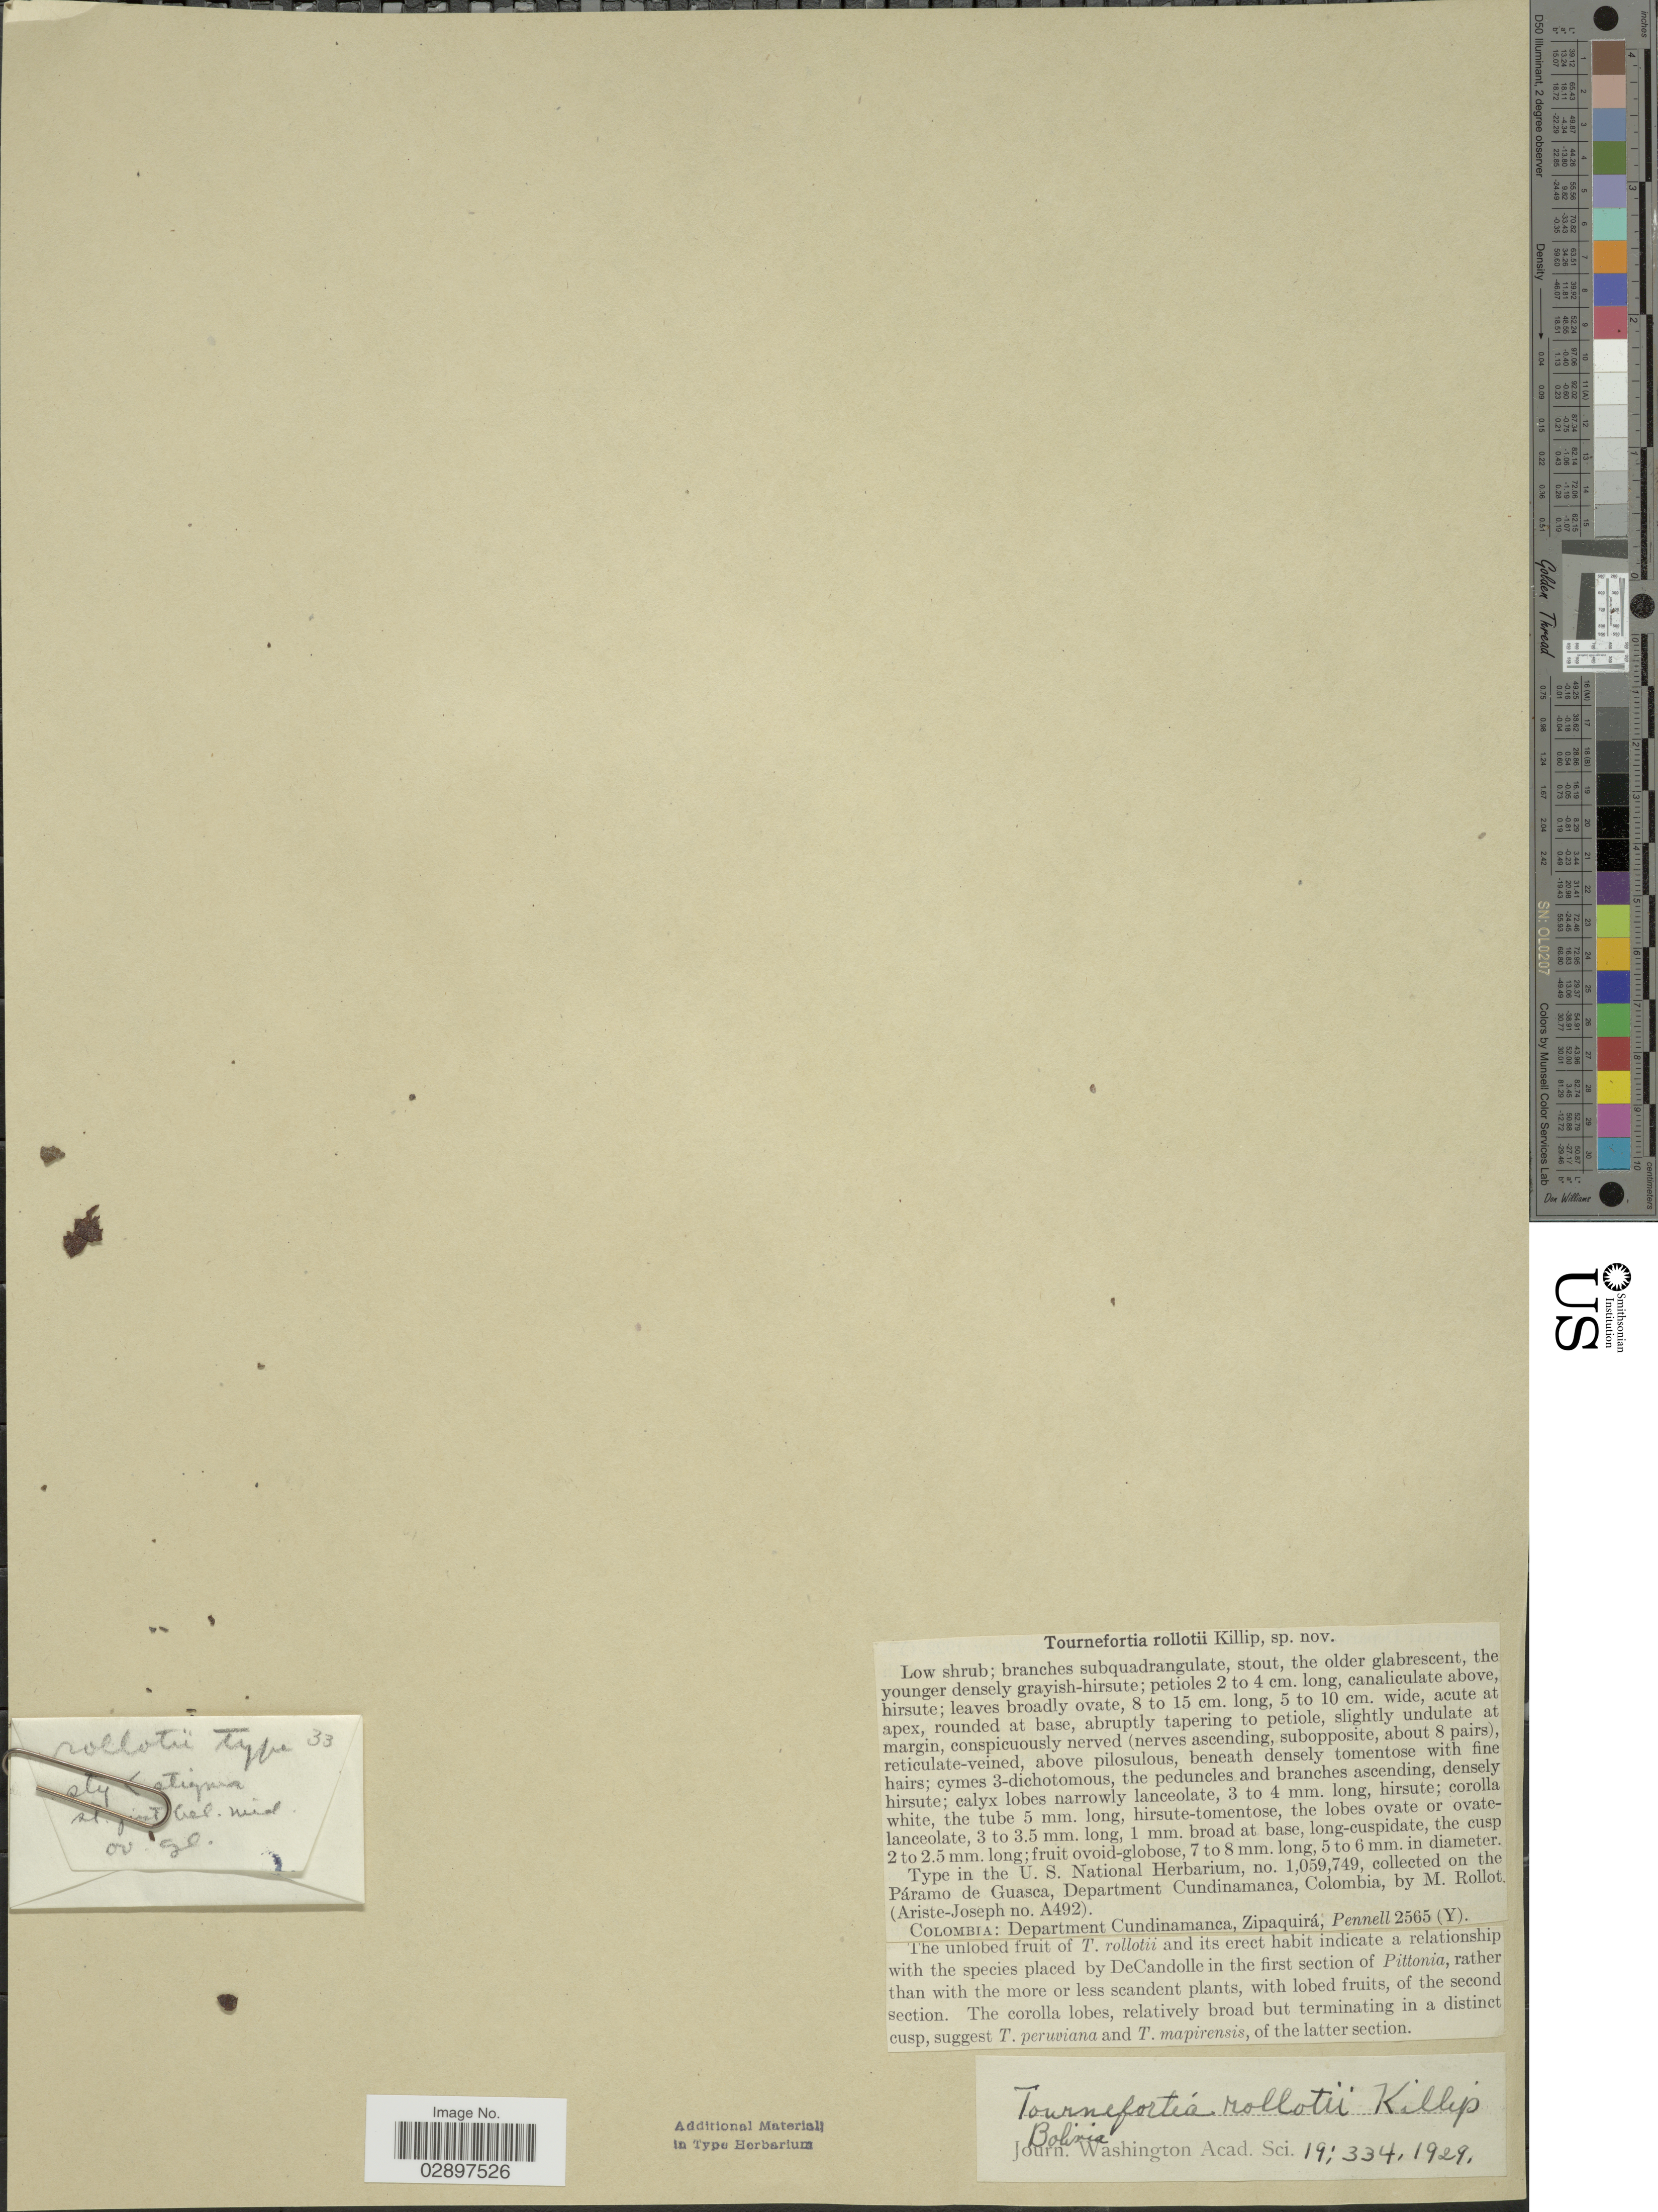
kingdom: Plantae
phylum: Tracheophyta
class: Magnoliopsida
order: Boraginales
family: Heliotropiaceae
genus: Tournefortia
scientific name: Tournefortia rollotii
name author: Killip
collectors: -. Pennell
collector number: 2565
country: Colombia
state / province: Cundinamarca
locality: Department Cundinamarca, Zipaquirá.